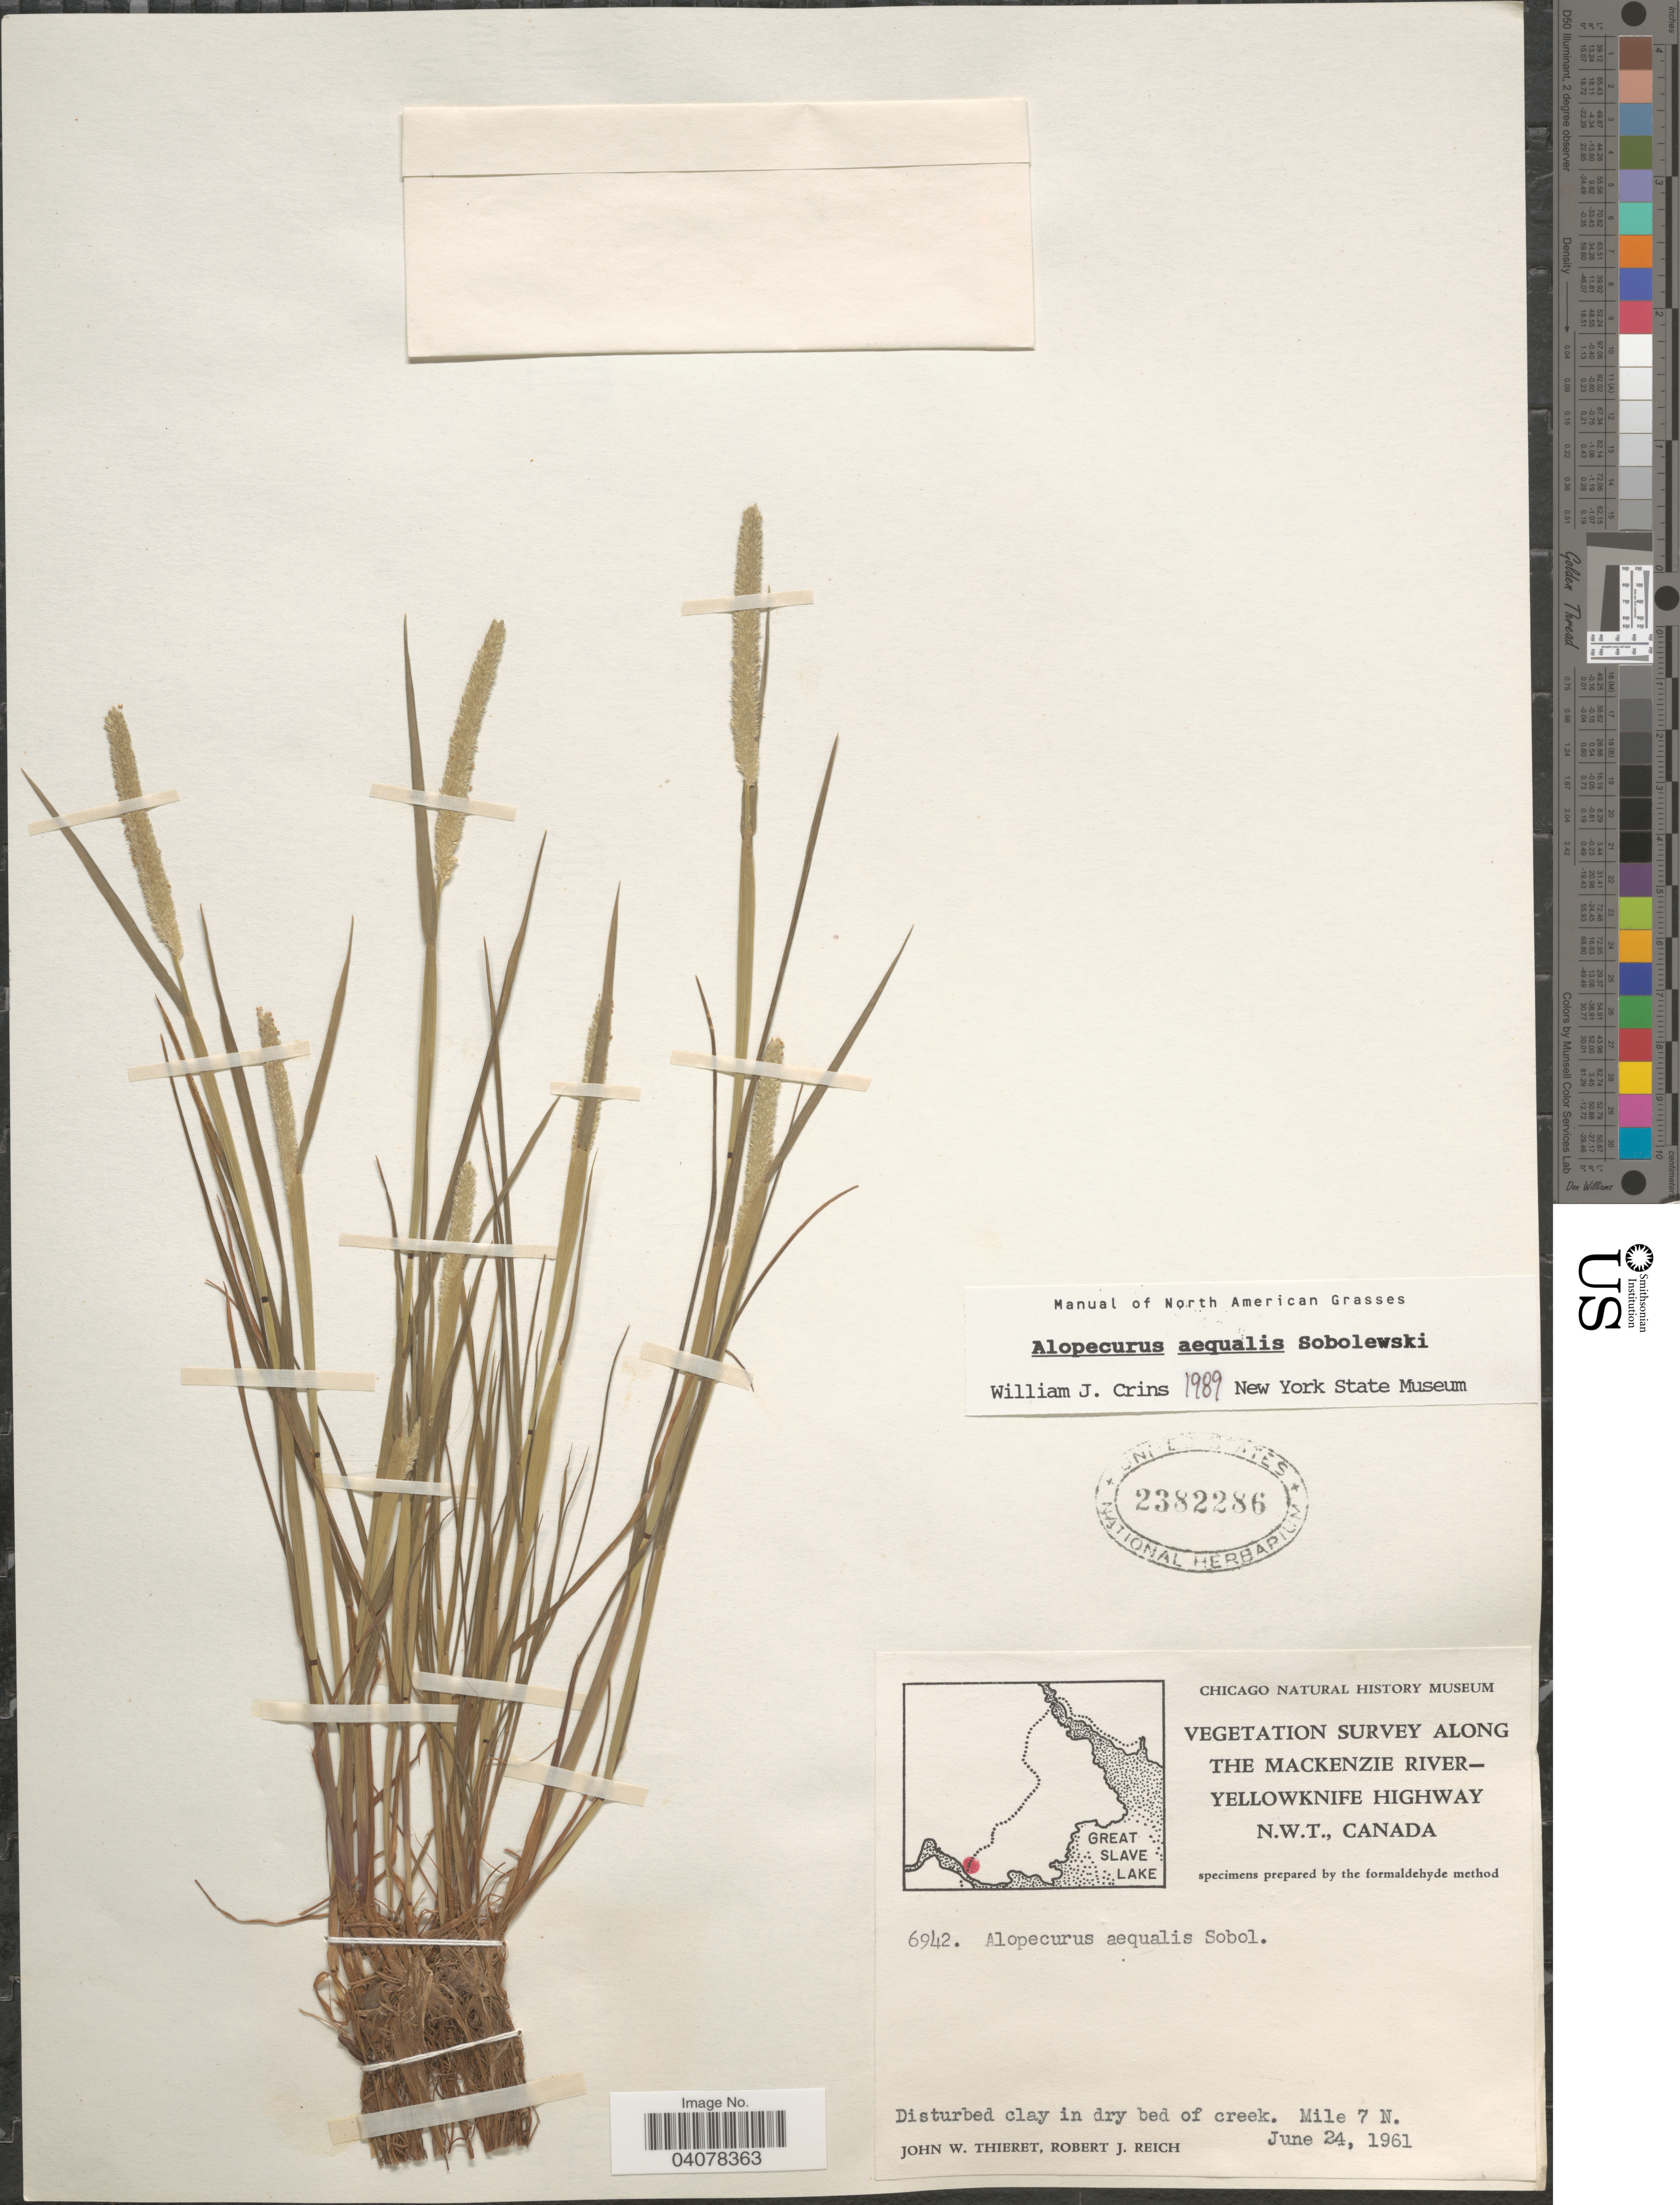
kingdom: Plantae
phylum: Tracheophyta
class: Liliopsida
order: Poales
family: Poaceae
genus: Alopecurus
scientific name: Alopecurus aequalis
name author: Sobol.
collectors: J. W. Thieret & R. Reich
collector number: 6942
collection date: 1961-06-24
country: Canada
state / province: Northwest Territories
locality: Vegetation Survey along The Mackenzie River-Yellowknife Highway N.W.T., Canada. Mile 7 N.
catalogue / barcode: US 2382286